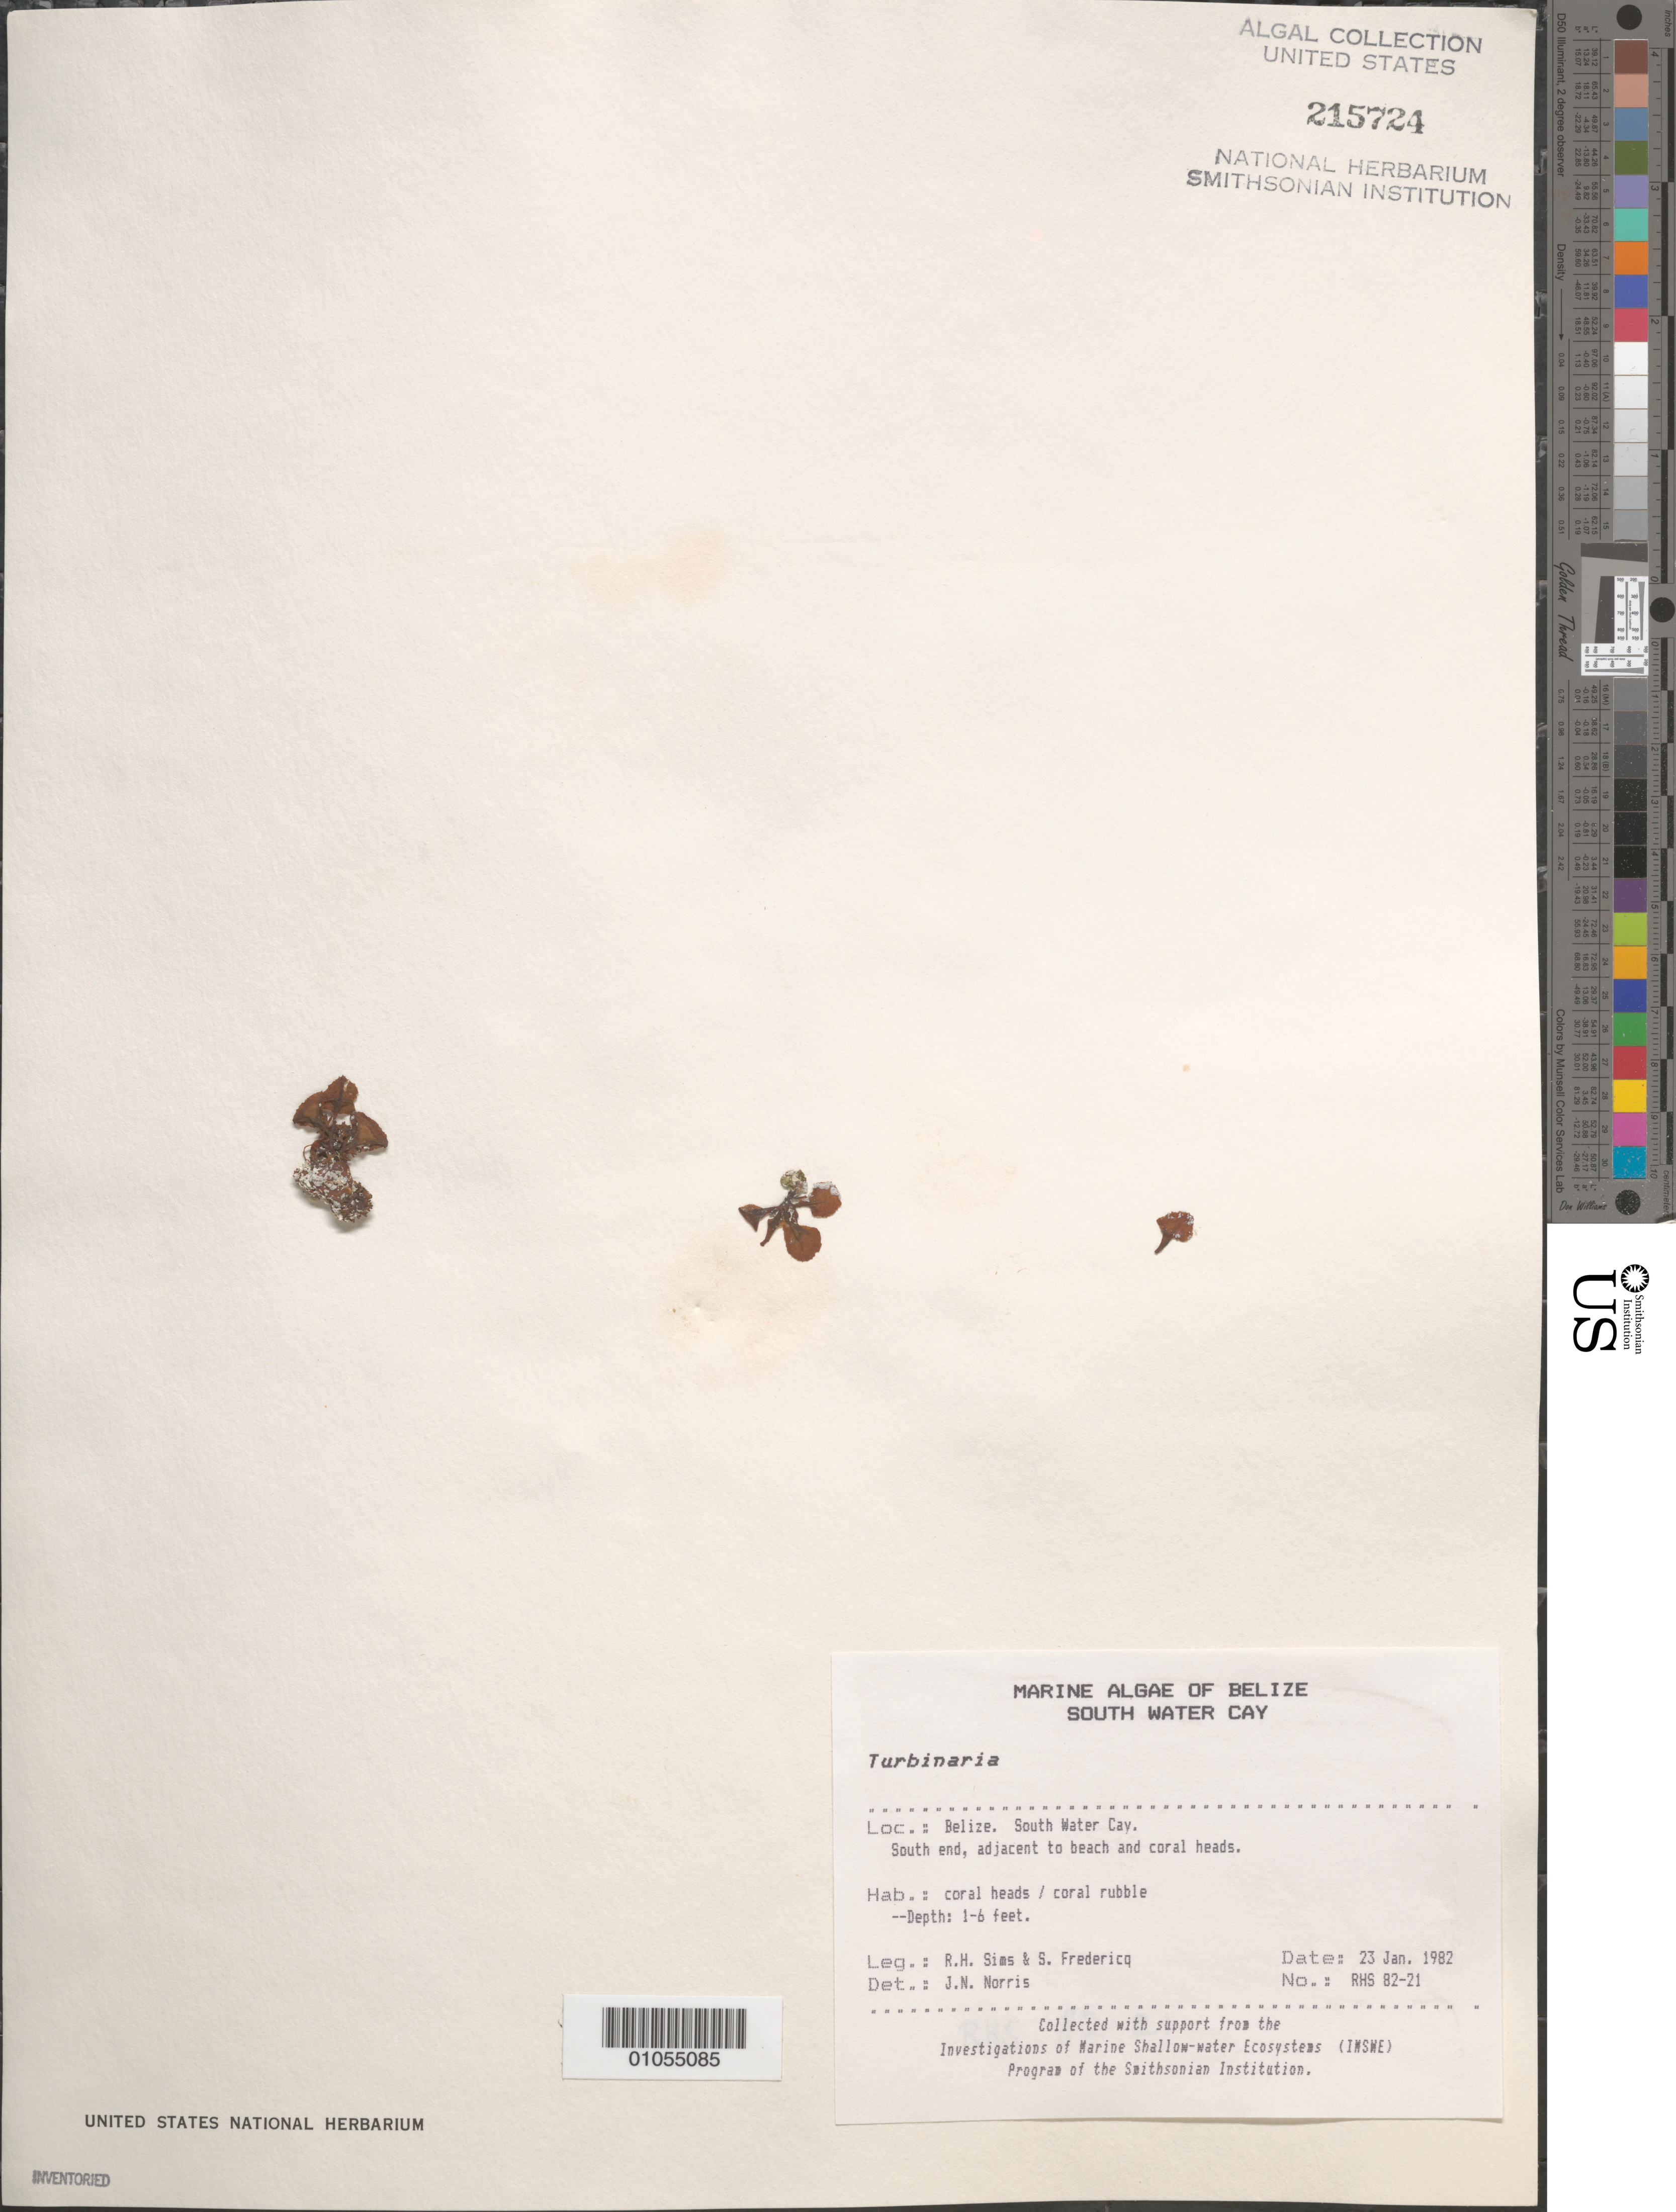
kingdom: Chromista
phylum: Ochrophyta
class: Phaeophyceae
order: Fucales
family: Sargassaceae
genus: Turbinaria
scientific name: Turbinaria sp.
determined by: Norris, James N.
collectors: R. H. Sims & S. Fredericq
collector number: RHS 82-21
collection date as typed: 23 Jan 1982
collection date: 1982-01-23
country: Belize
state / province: Stann Creek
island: South Water Cay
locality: South end of cay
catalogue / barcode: US 215724